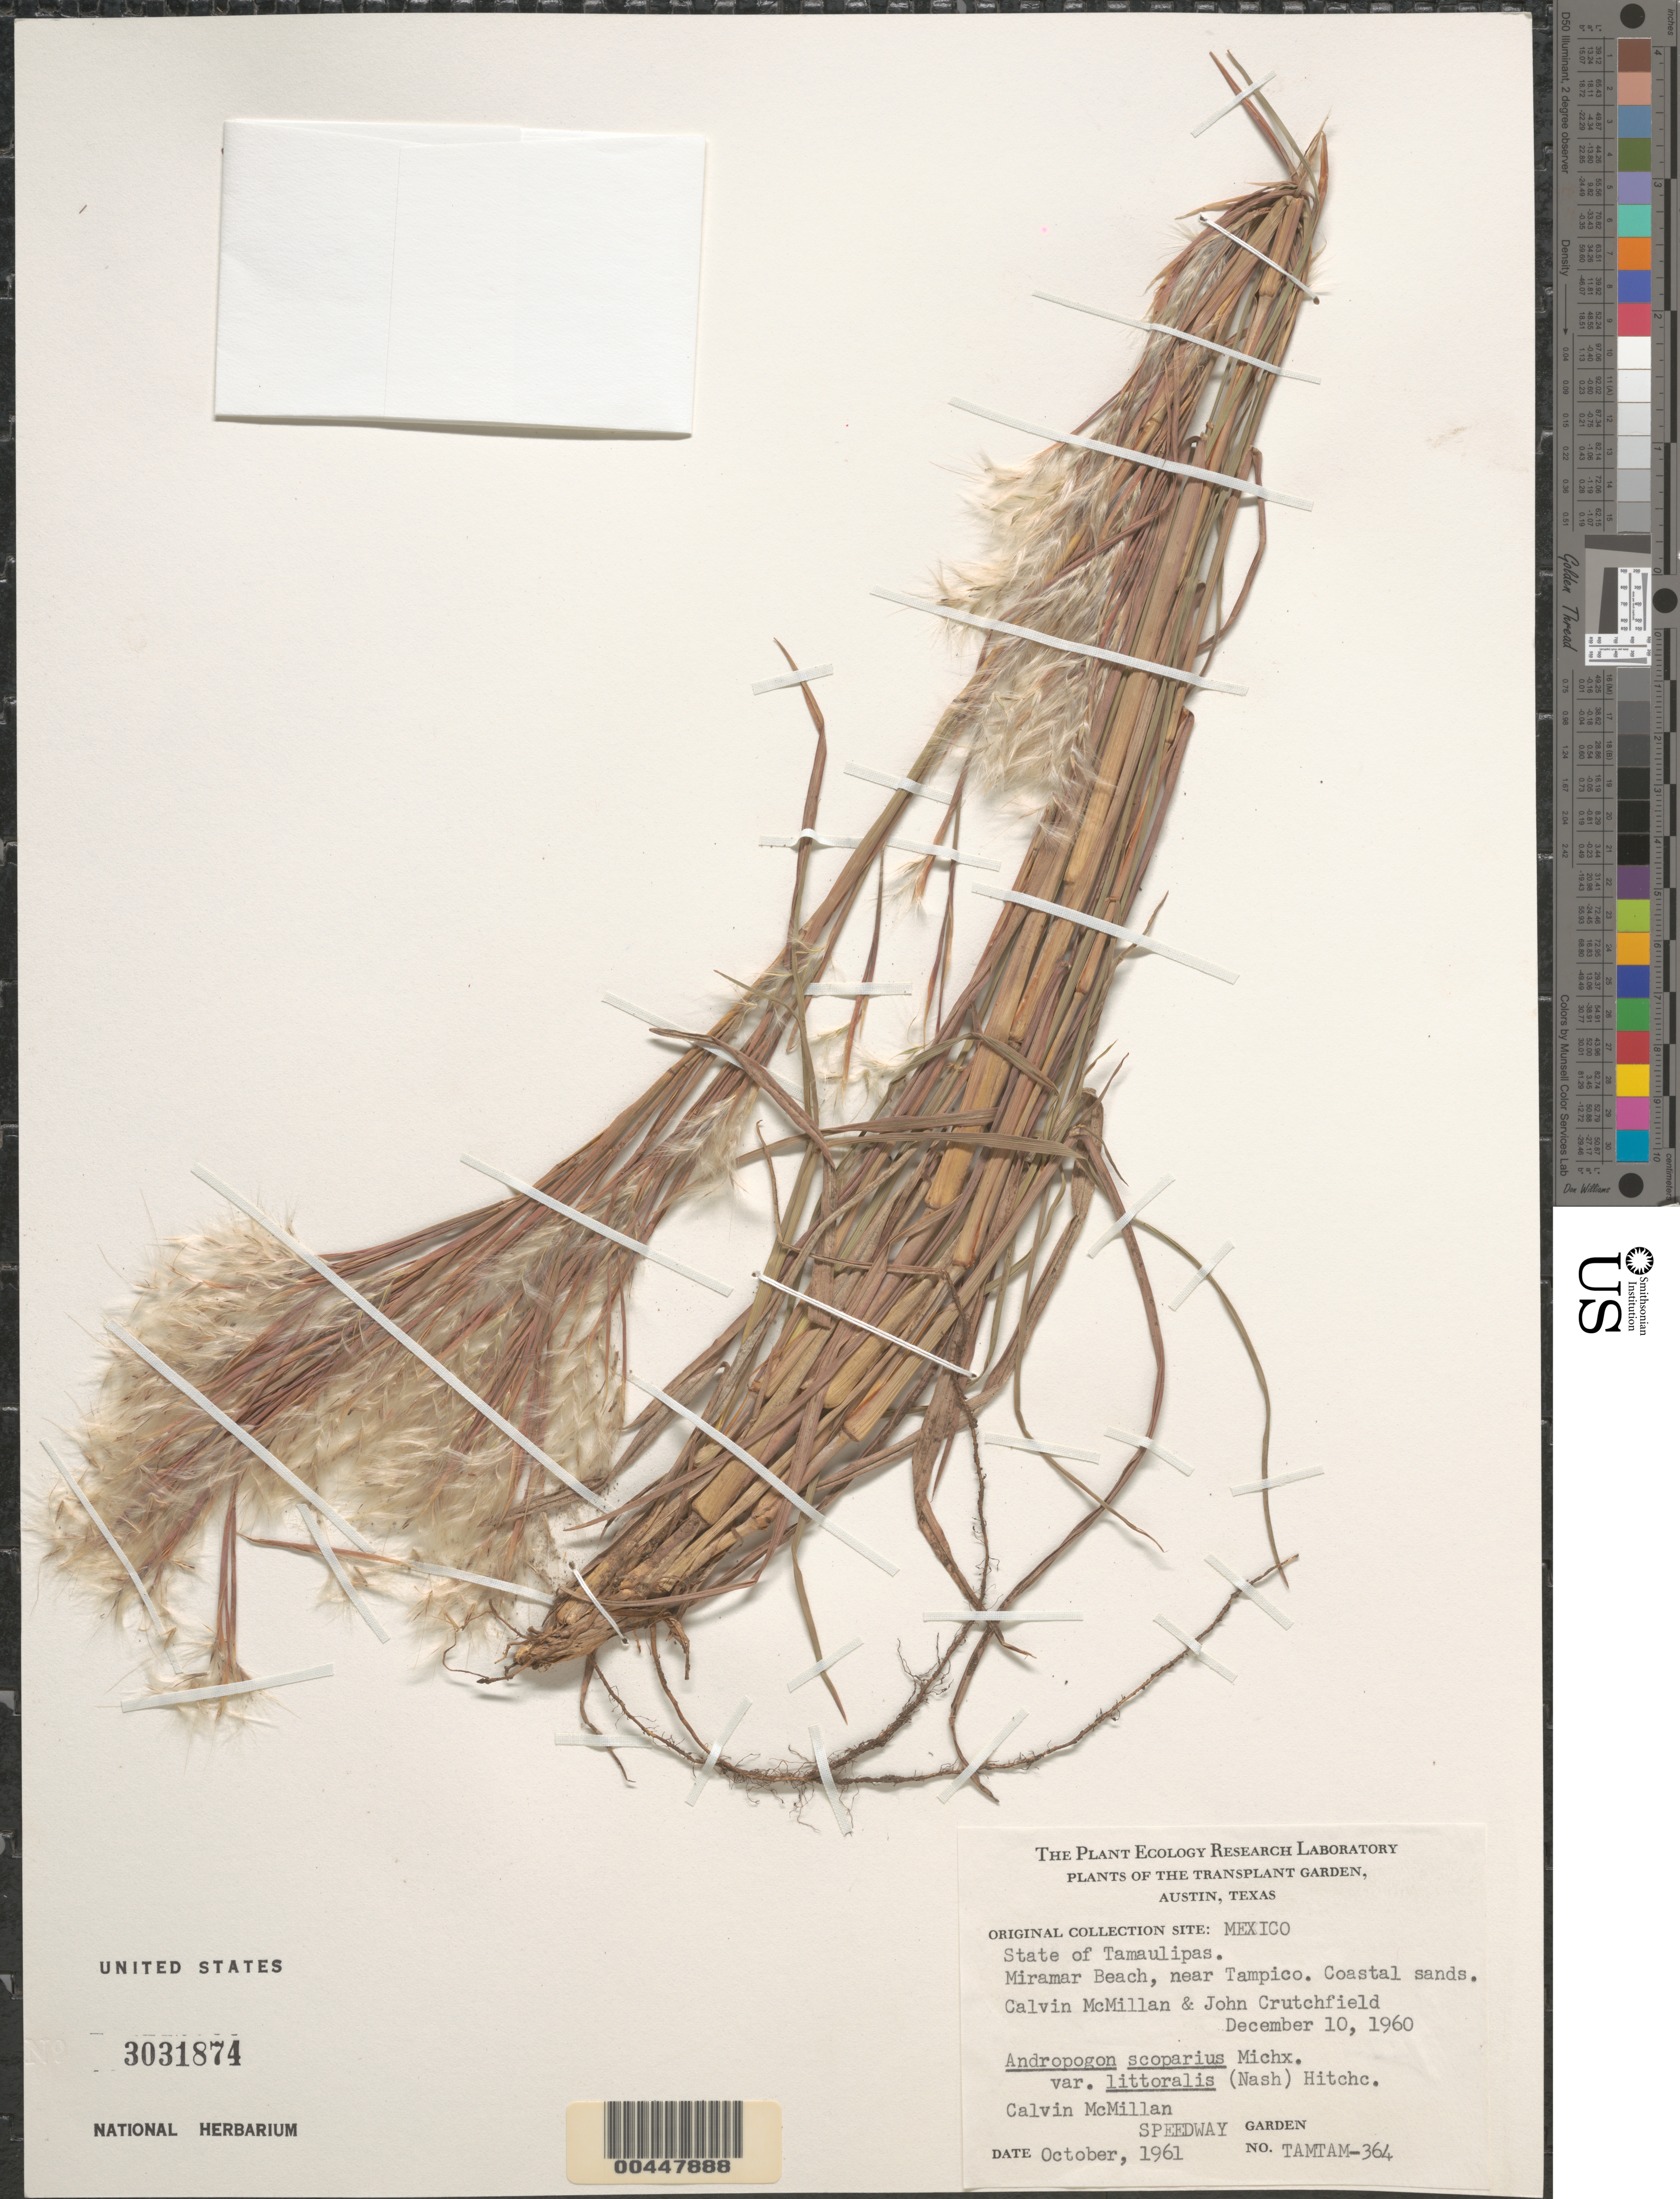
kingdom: Plantae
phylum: Tracheophyta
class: Liliopsida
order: Poales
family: Poaceae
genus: Andropogon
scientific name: Andropogon scoparius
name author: Michx.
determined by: McMillan, C.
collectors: C. McMillan & J. Crutchfield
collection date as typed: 10 Dec 1961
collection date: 1961-12-10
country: Mexico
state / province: Tamaulipas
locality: Miramar Beach, near Tampico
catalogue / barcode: US 3031874